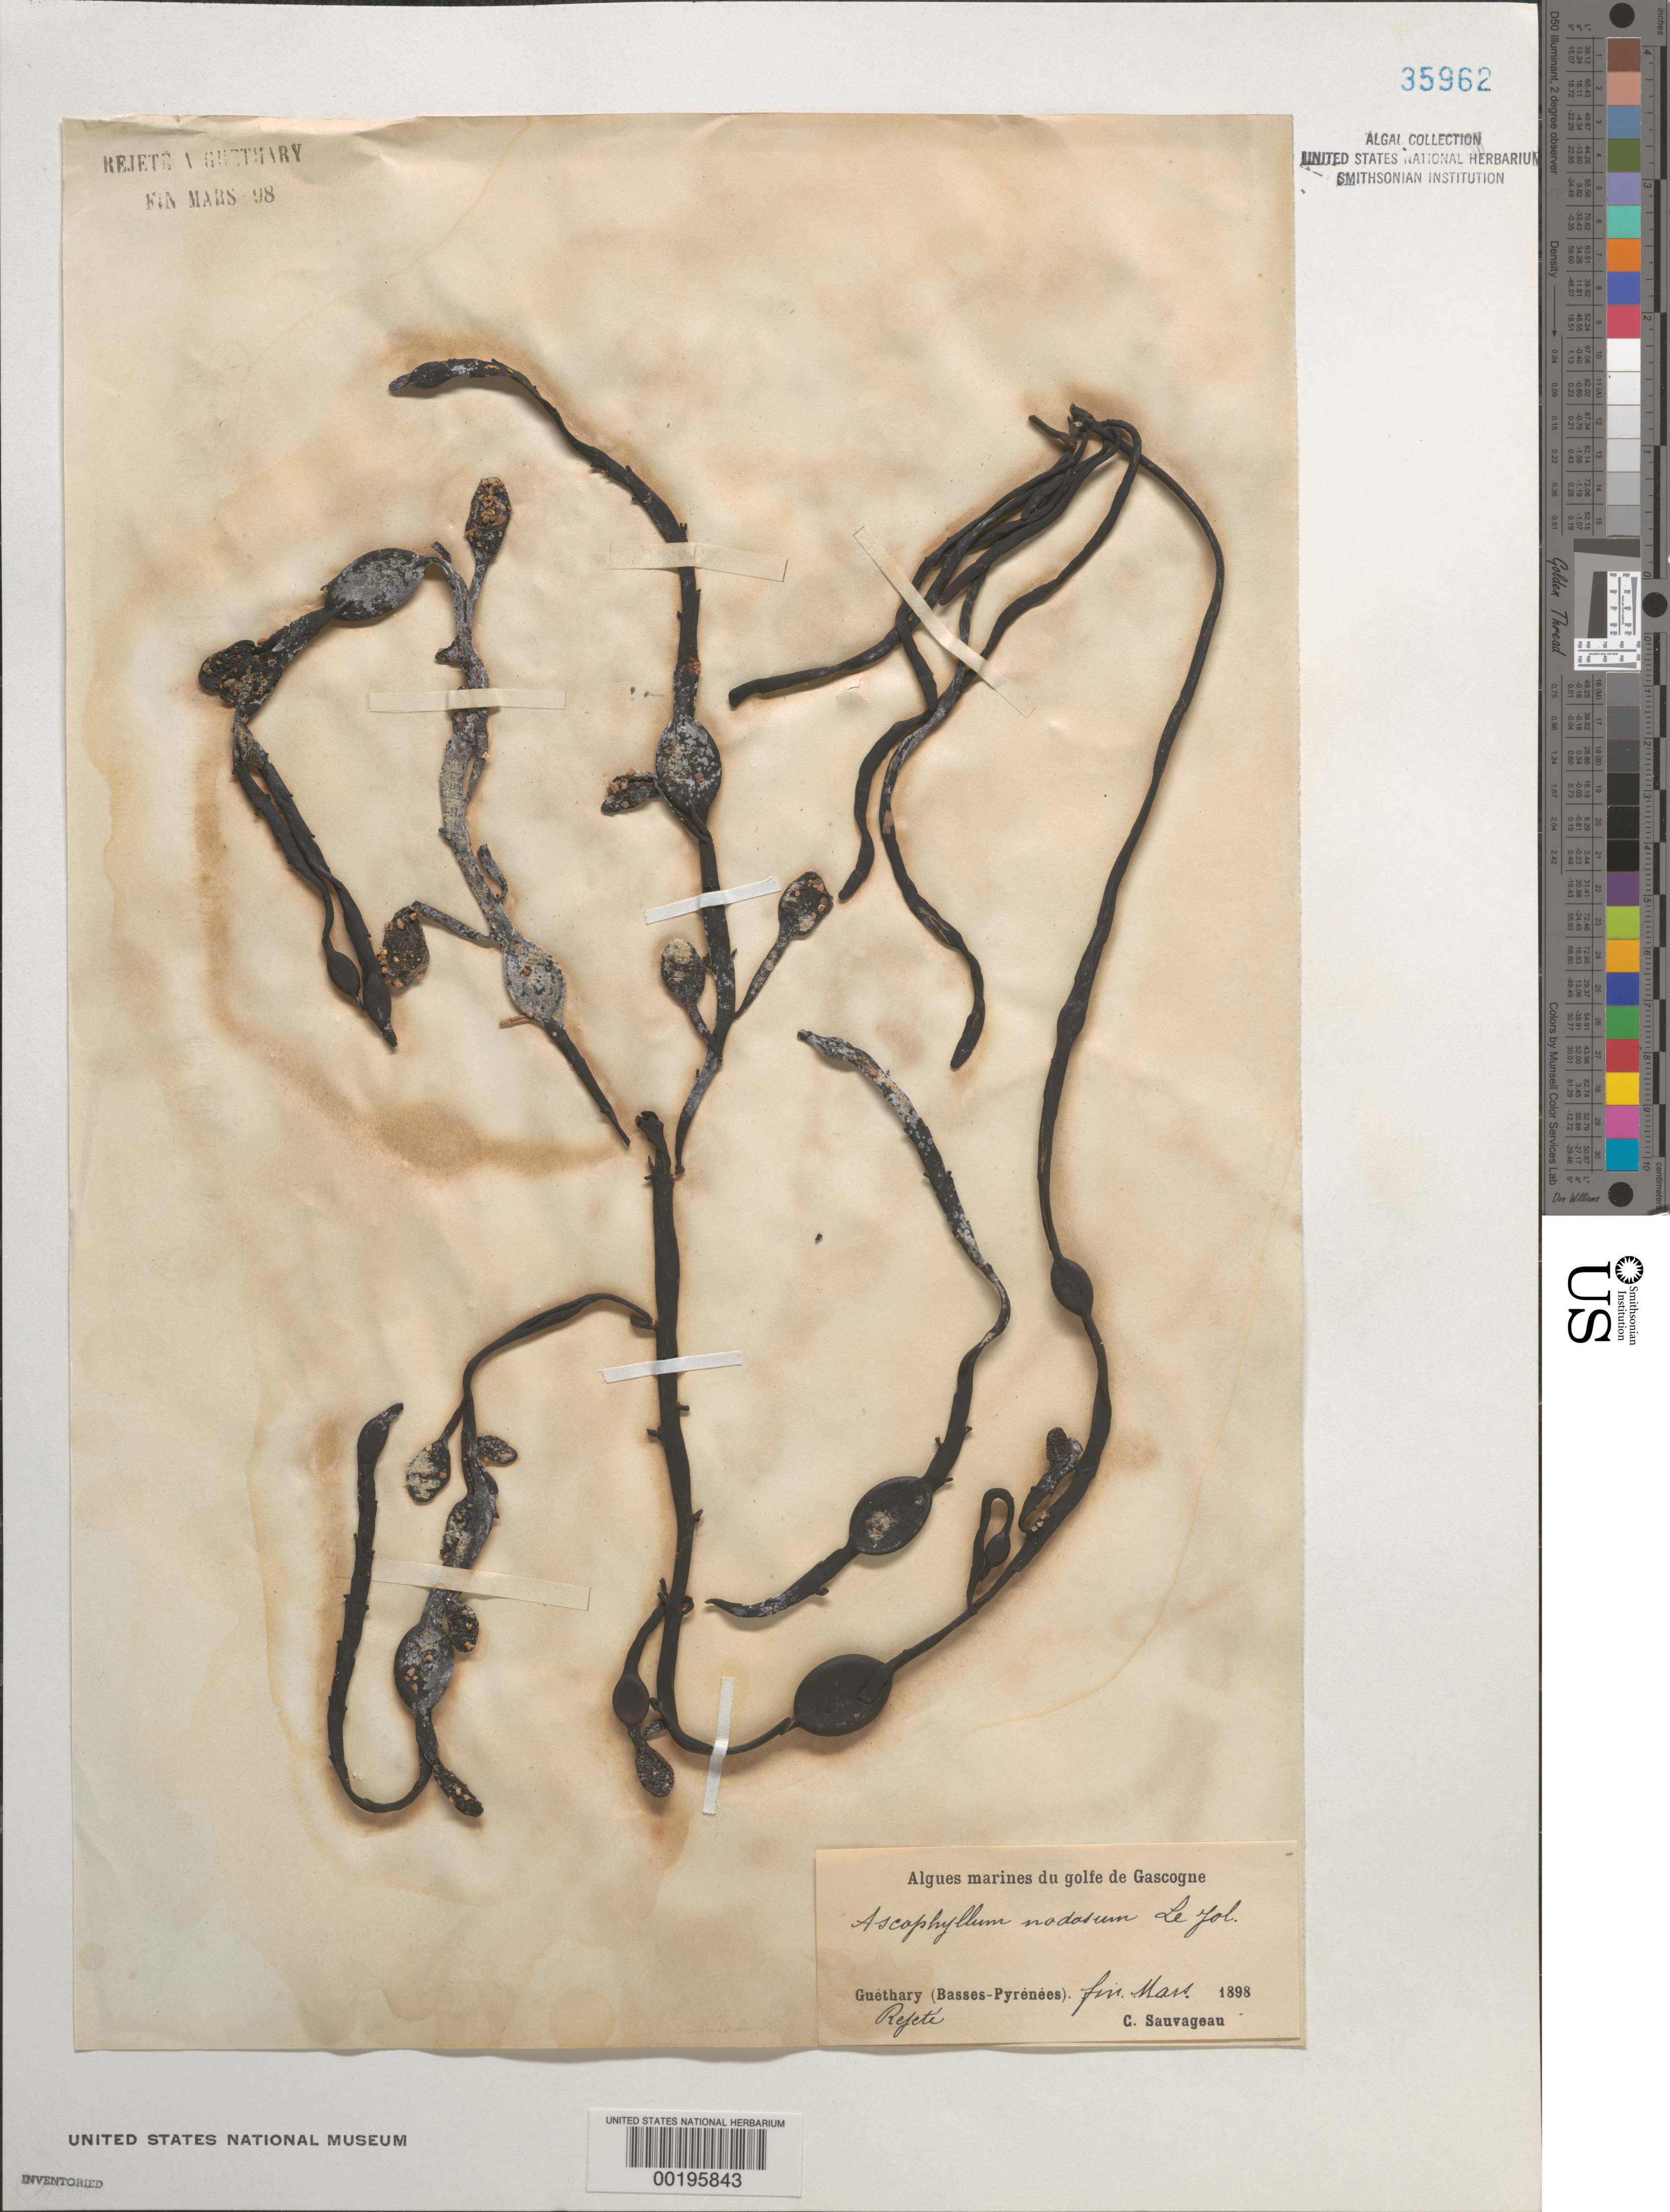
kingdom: Chromista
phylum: Ochrophyta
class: Phaeophyceae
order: Fucales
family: Fucaceae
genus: Ascophyllum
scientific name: Ascophyllum nodosum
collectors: C. F. Sauvageau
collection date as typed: Mar 1898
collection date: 1898-03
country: France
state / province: Nouvelle-Aquitaine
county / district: Pyrénées-Atlantiques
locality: Guethary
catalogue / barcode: US 35962